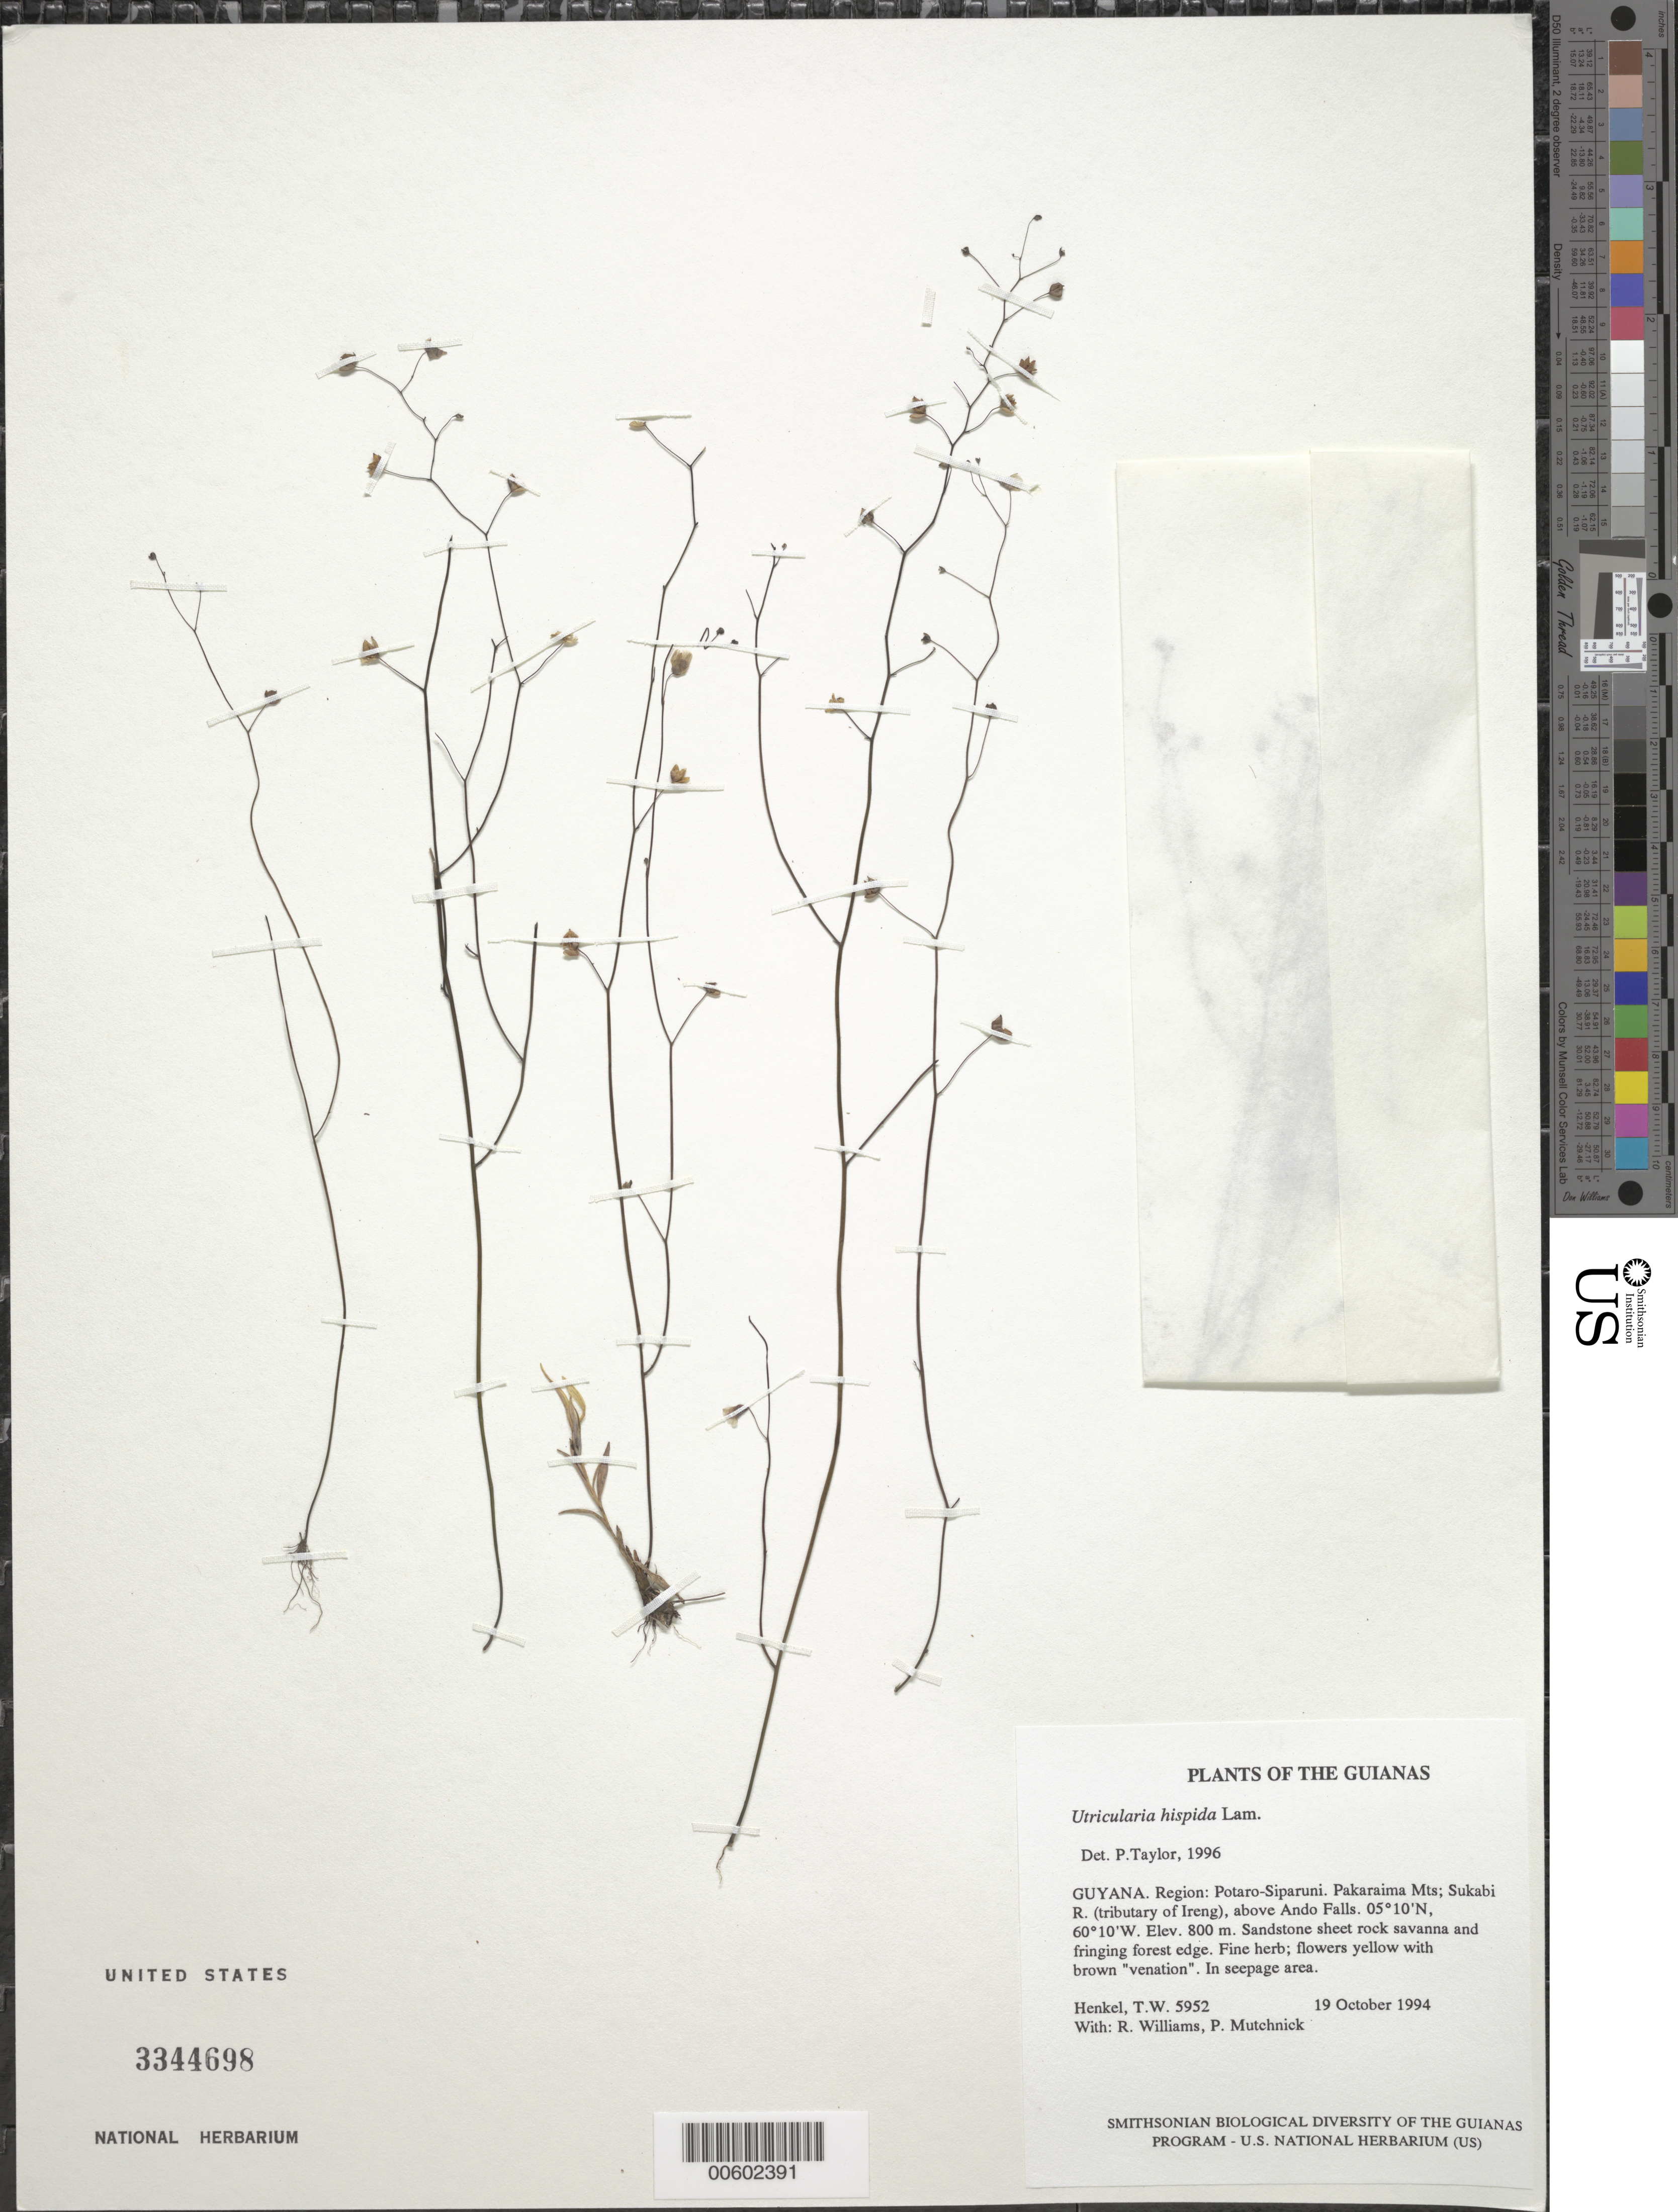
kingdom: Plantae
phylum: Tracheophyta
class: Magnoliopsida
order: Lamiales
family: Lentibulariaceae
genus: Utricularia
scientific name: Utricularia hispida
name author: Lam.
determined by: Taylor, P.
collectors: T. Henkel, R. Williams & P. Mutchnick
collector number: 5952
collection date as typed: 19 October 1994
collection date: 1994-10-19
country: Guyana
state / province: Potaro-Siparuni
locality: Pakaraima Mts; Sukabi R. (tributary of Ireng), above Ando Falls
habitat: Sandstone sheet rock savanna and fringing forest edge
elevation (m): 800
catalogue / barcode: US 3344698